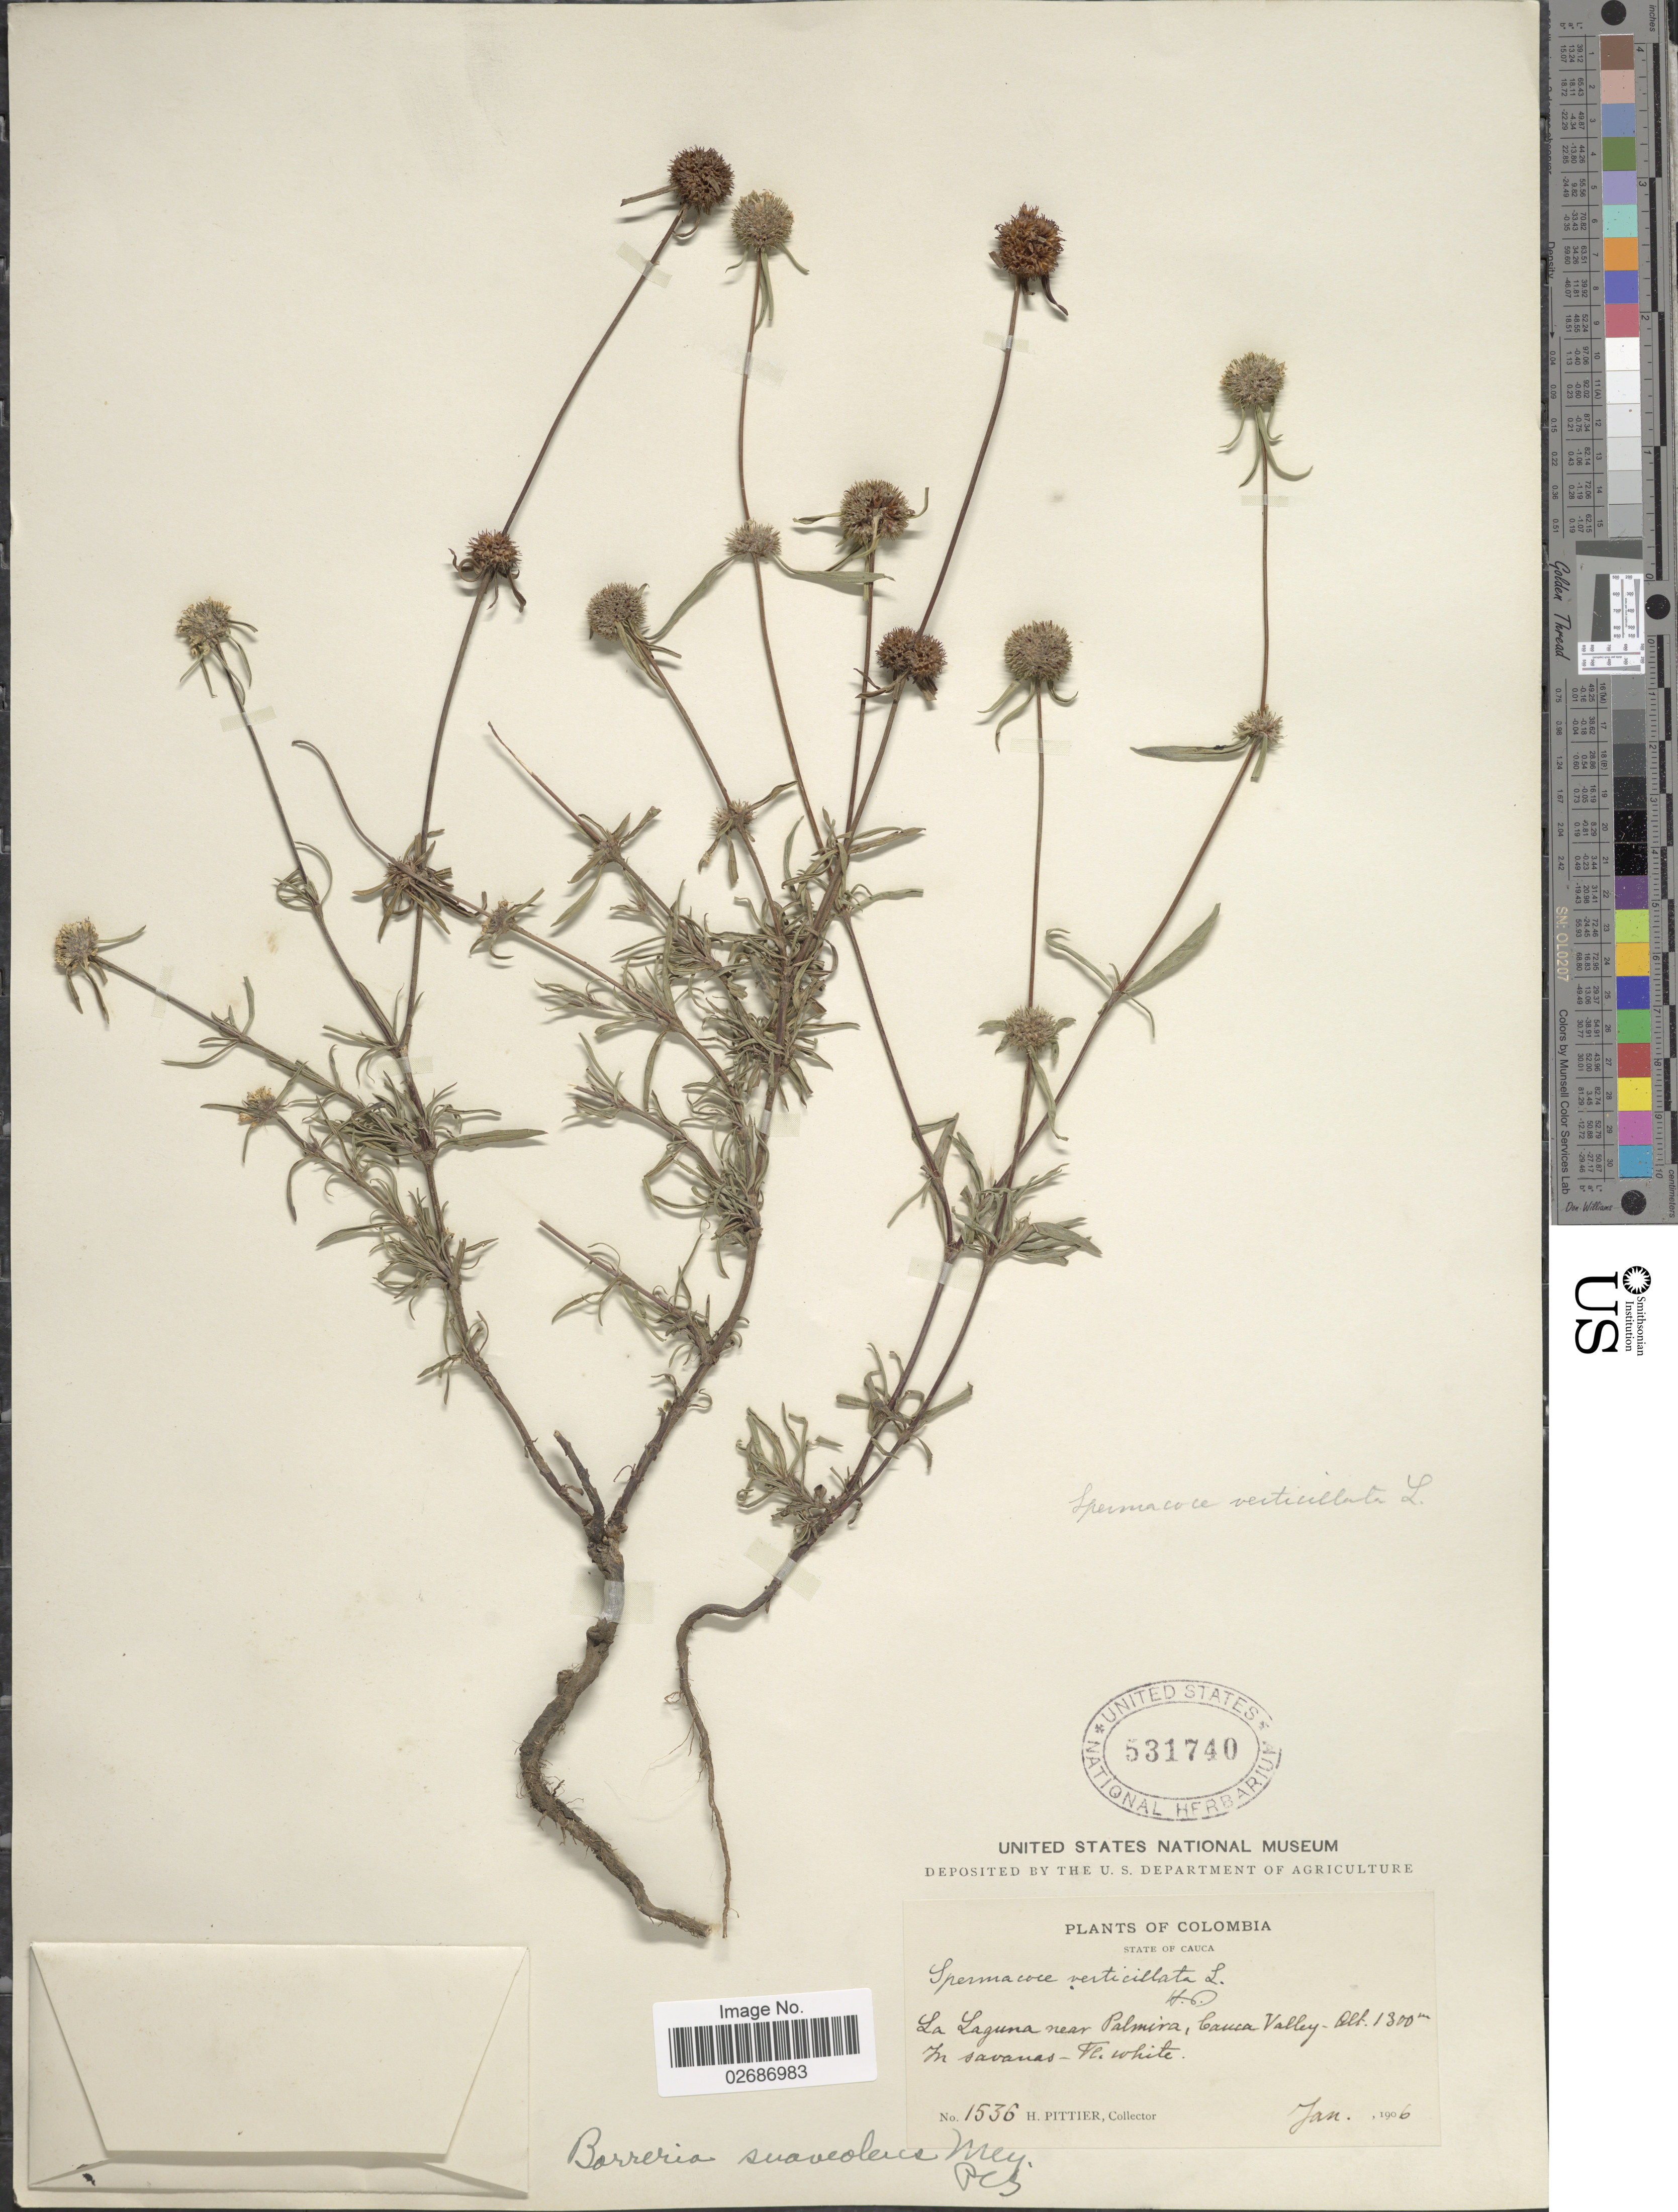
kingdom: Plantae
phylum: Tracheophyta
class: Magnoliopsida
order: Gentianales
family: Rubiaceae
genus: Borreria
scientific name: Borreria suaveolens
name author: G. Mey.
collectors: H. F. Pittier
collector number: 1536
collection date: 1906-01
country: Colombia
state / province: Cauca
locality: La Laguna near Palmira, Cauca Valley, in savanas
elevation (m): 1300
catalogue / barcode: US 531740